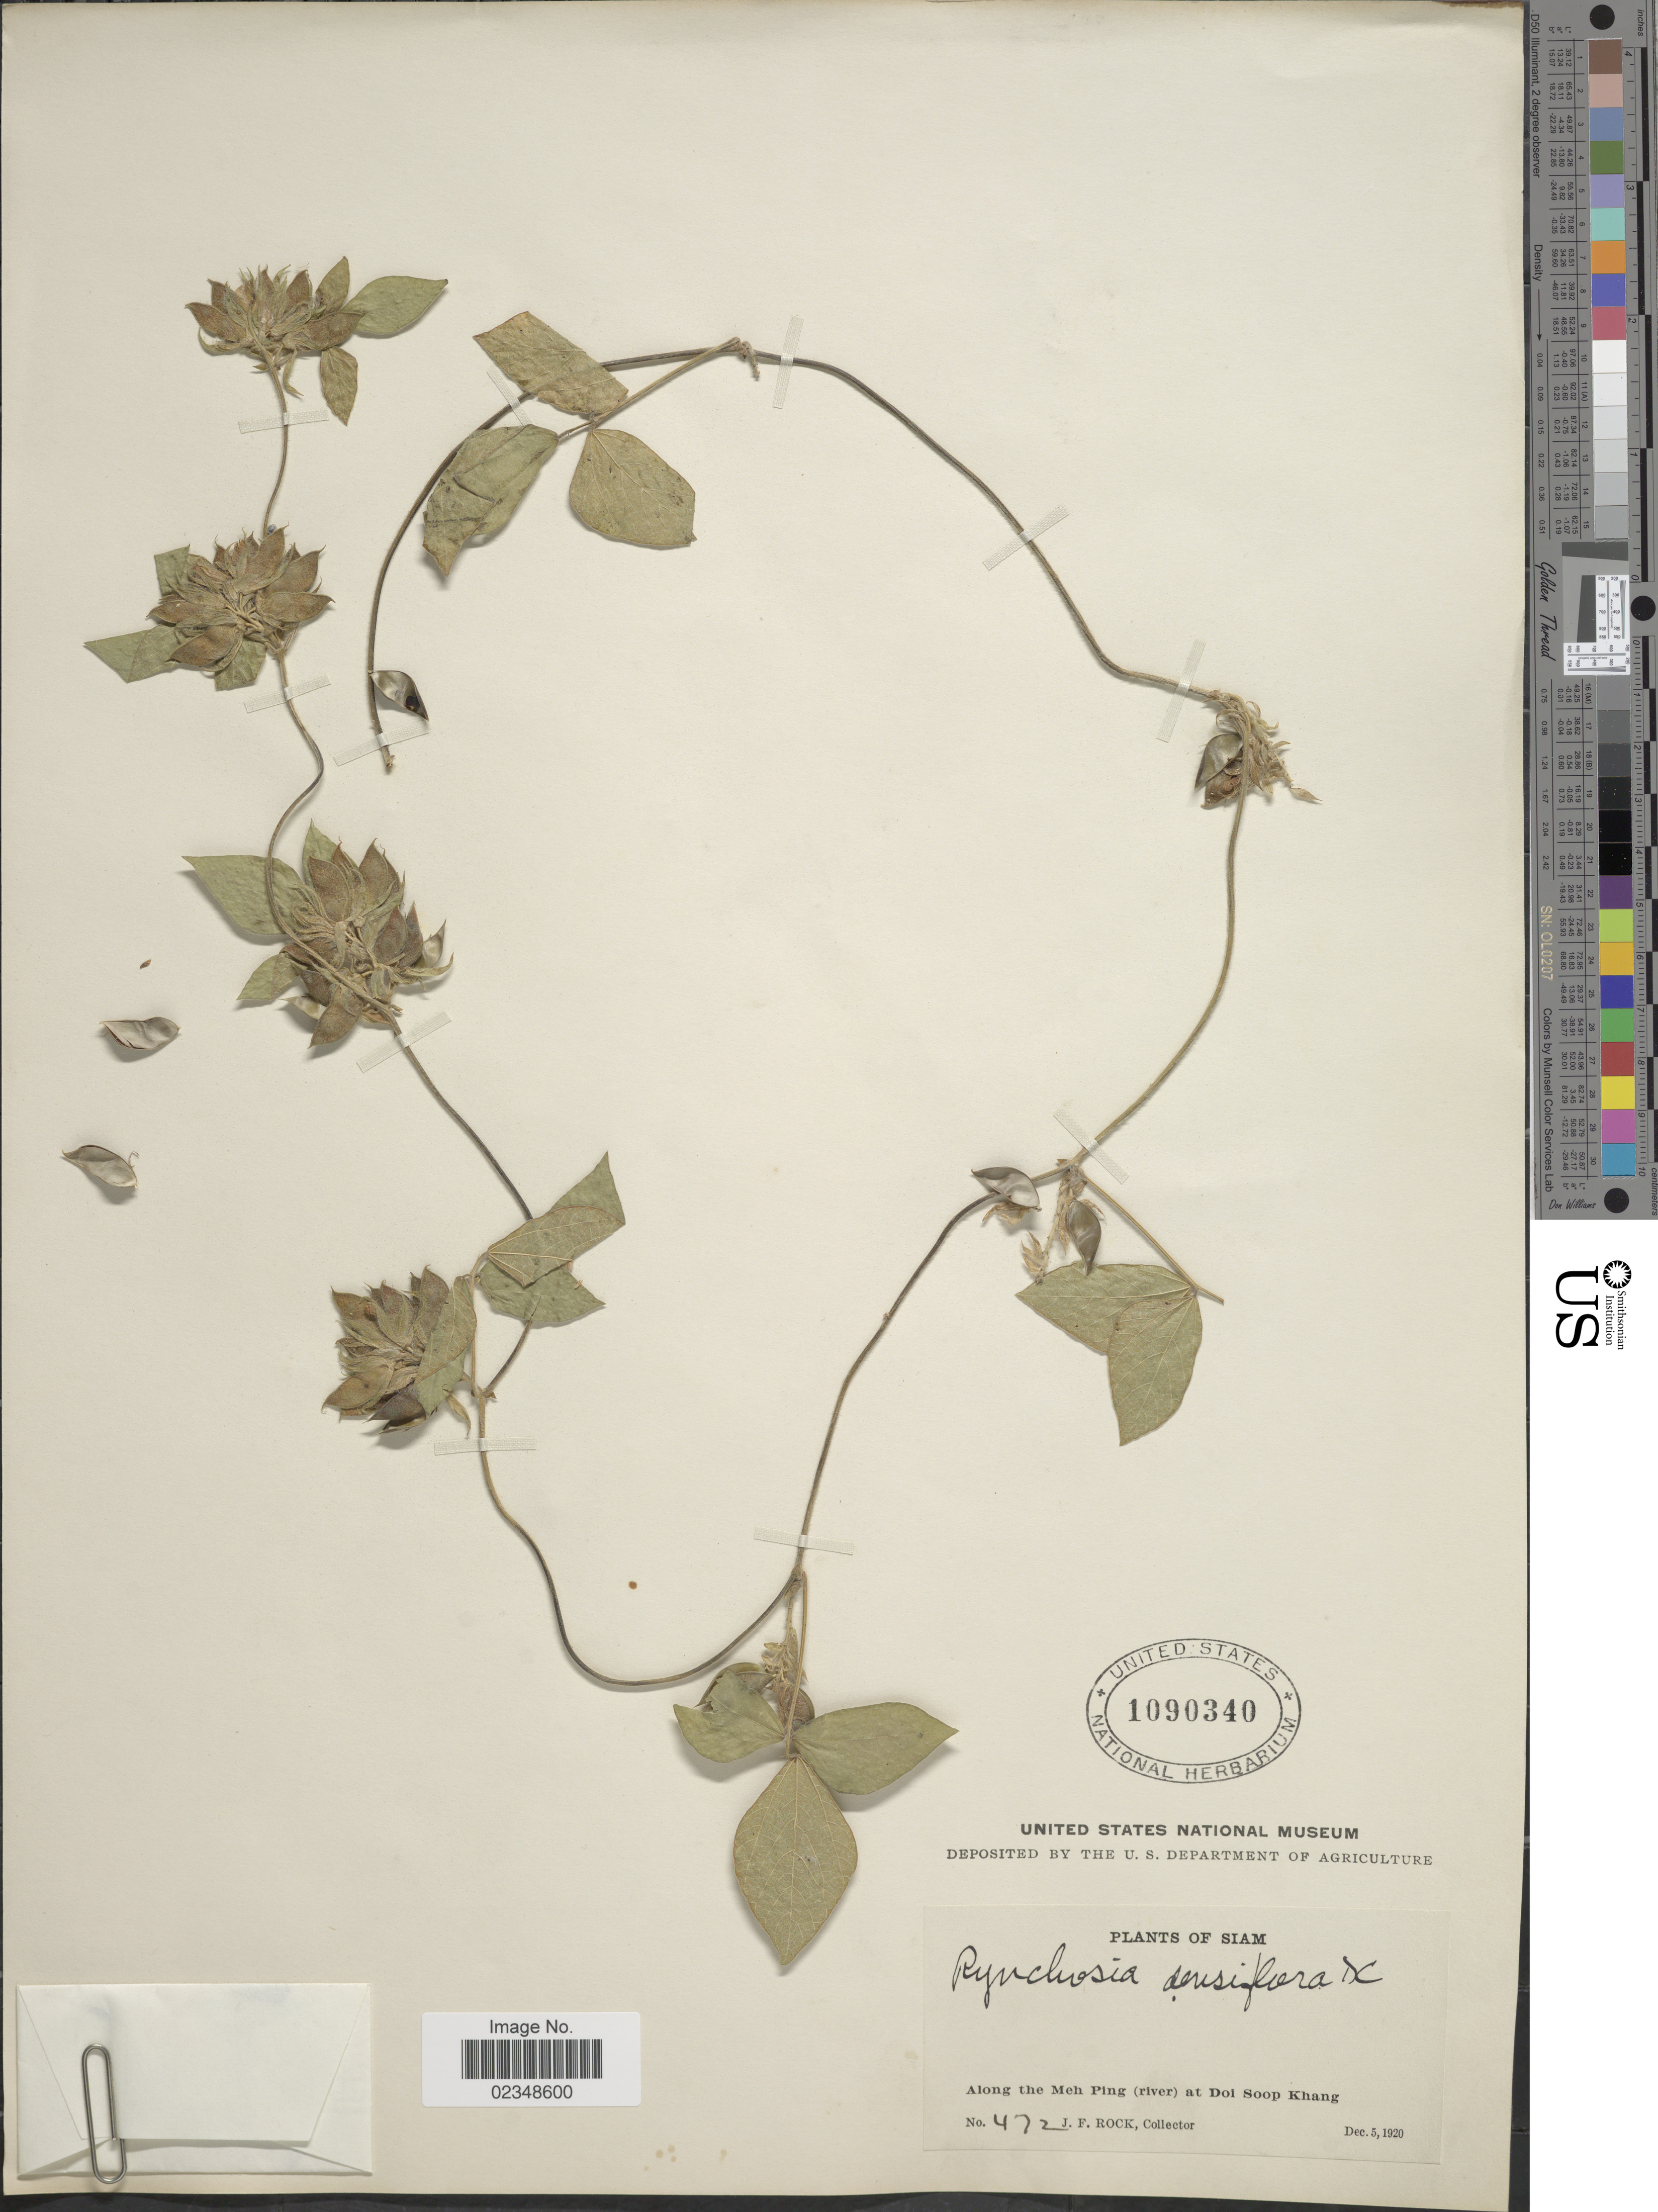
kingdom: Plantae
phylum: Tracheophyta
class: Magnoliopsida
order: Fabales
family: Fabaceae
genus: Rhynchosia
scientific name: Rhynchosia densiflora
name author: (Roth) DC.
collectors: J. Rock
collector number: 472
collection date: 1920-12-05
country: Thailand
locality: Siam, Along the Meh Ping (river) at Doi Soop Khang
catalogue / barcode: US 1090340